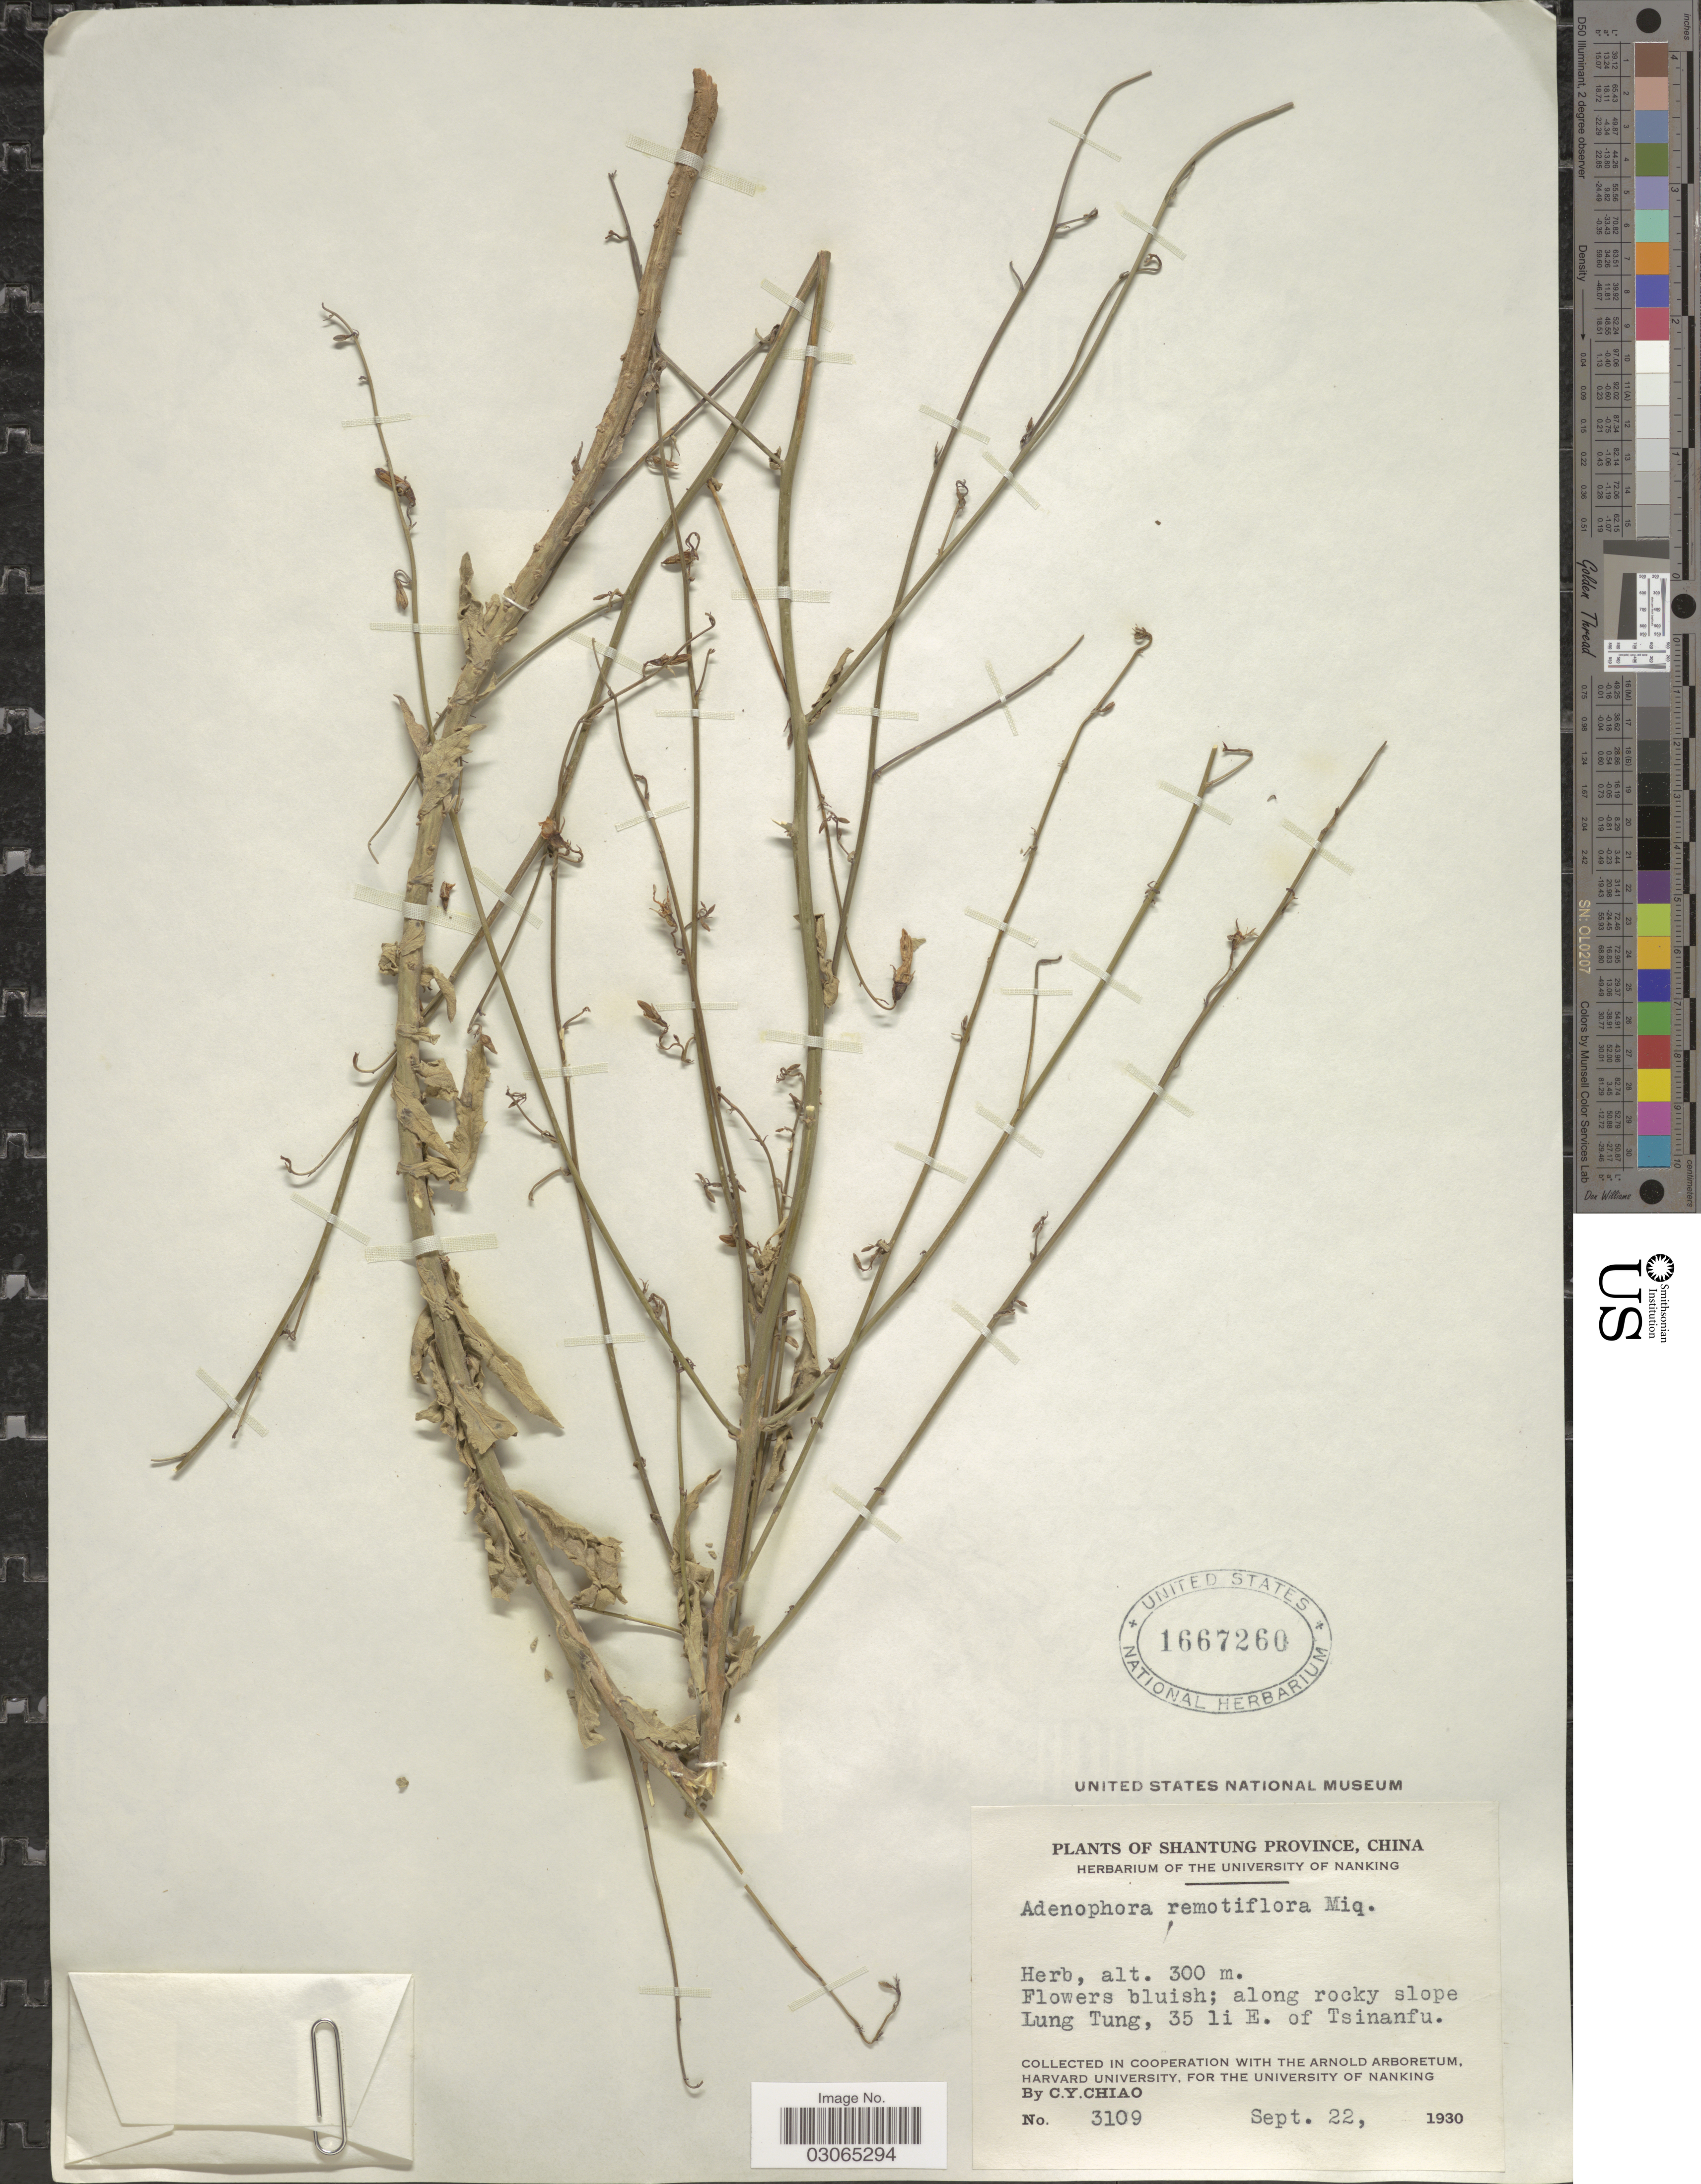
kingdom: Plantae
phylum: Tracheophyta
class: Magnoliopsida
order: Asterales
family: Campanulaceae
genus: Adenophora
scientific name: Adenophora remotiflora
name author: (Siebold & Zucc.) Miq.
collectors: C. Y. Chiao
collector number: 3109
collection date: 1930-09-22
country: China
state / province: Shandong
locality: Shantung Province. Along rocky slope Lung Tung, 35 li E. of Tsinanfu.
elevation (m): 300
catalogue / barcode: US 1667260